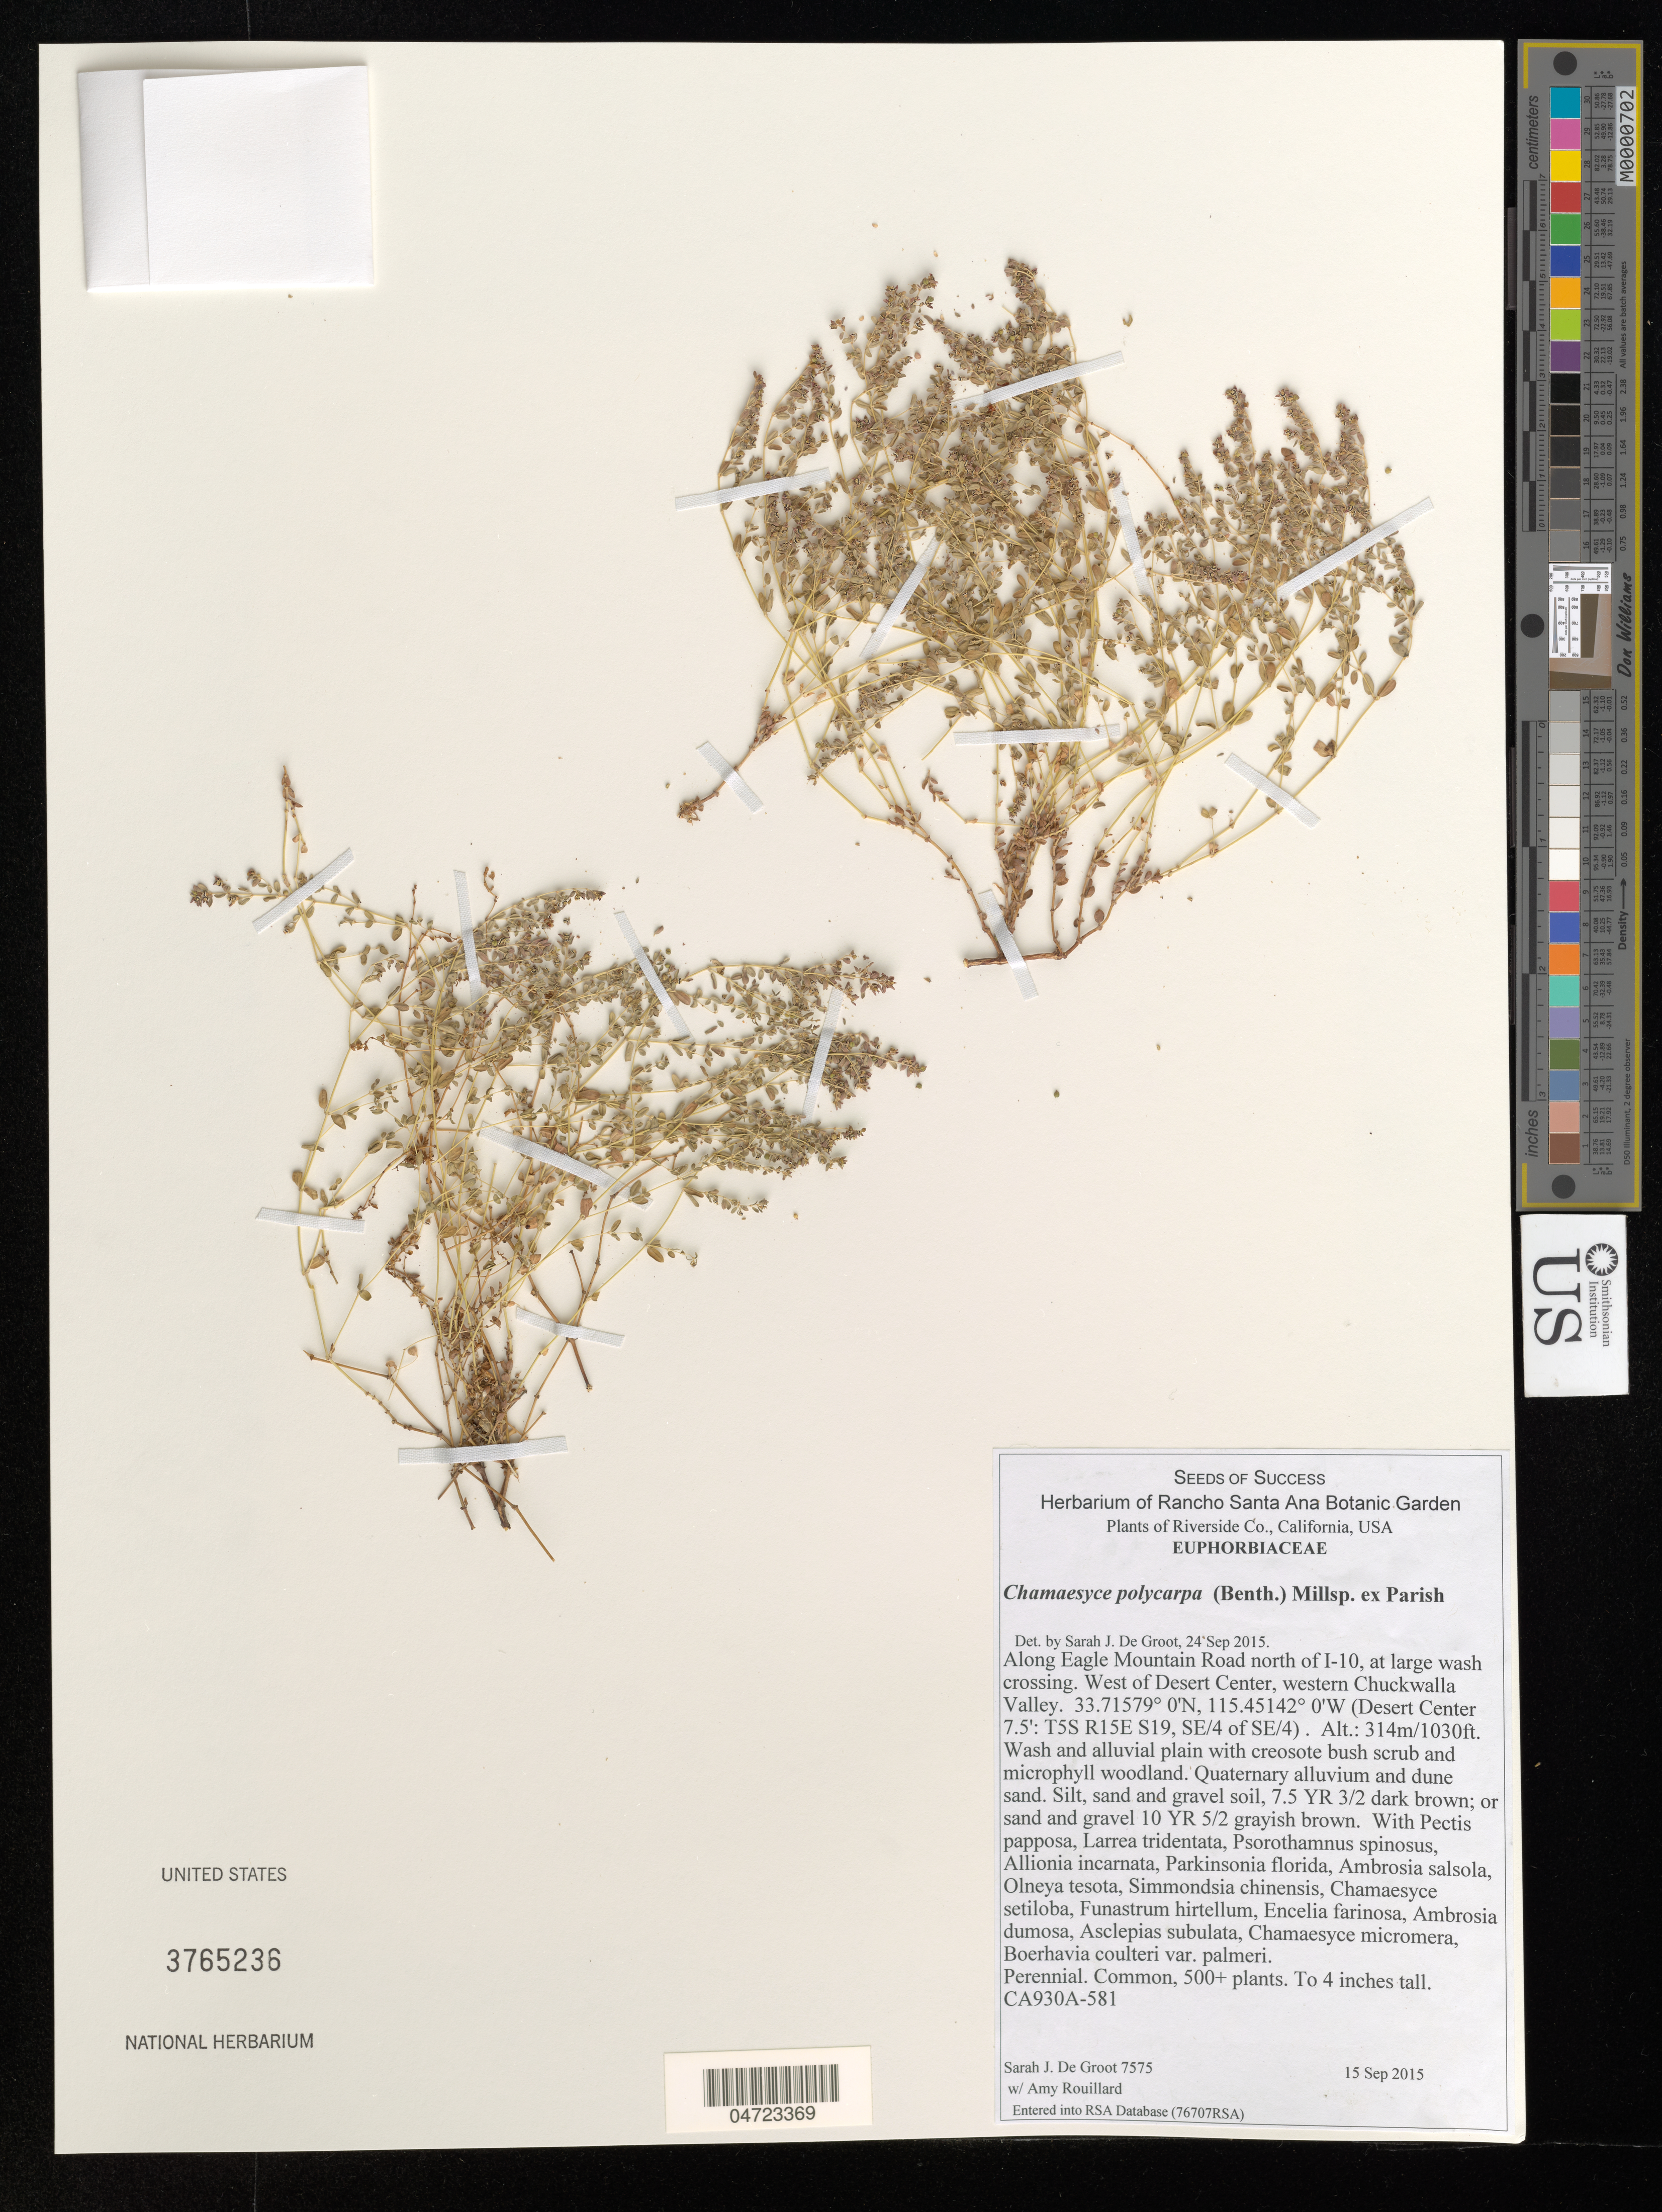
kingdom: Plantae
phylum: Tracheophyta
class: Magnoliopsida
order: Malpighiales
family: Euphorbiaceae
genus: Chamaesyce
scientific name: Chamaesyce polycarpa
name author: (Benth.) Millsp.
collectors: S. De Groot & A. Rouillard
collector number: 7575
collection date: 2015-09-15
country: United States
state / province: California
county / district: Riverside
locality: Riverside Co. Along Eagle Mountain Road north of I-10, at large wash crossing. West of Desert Center, western Chuckwalla Valley. (Desert Center 7.5': T5S R15E S19, SE/4 of SE/4).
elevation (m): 314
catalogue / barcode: US 3765236